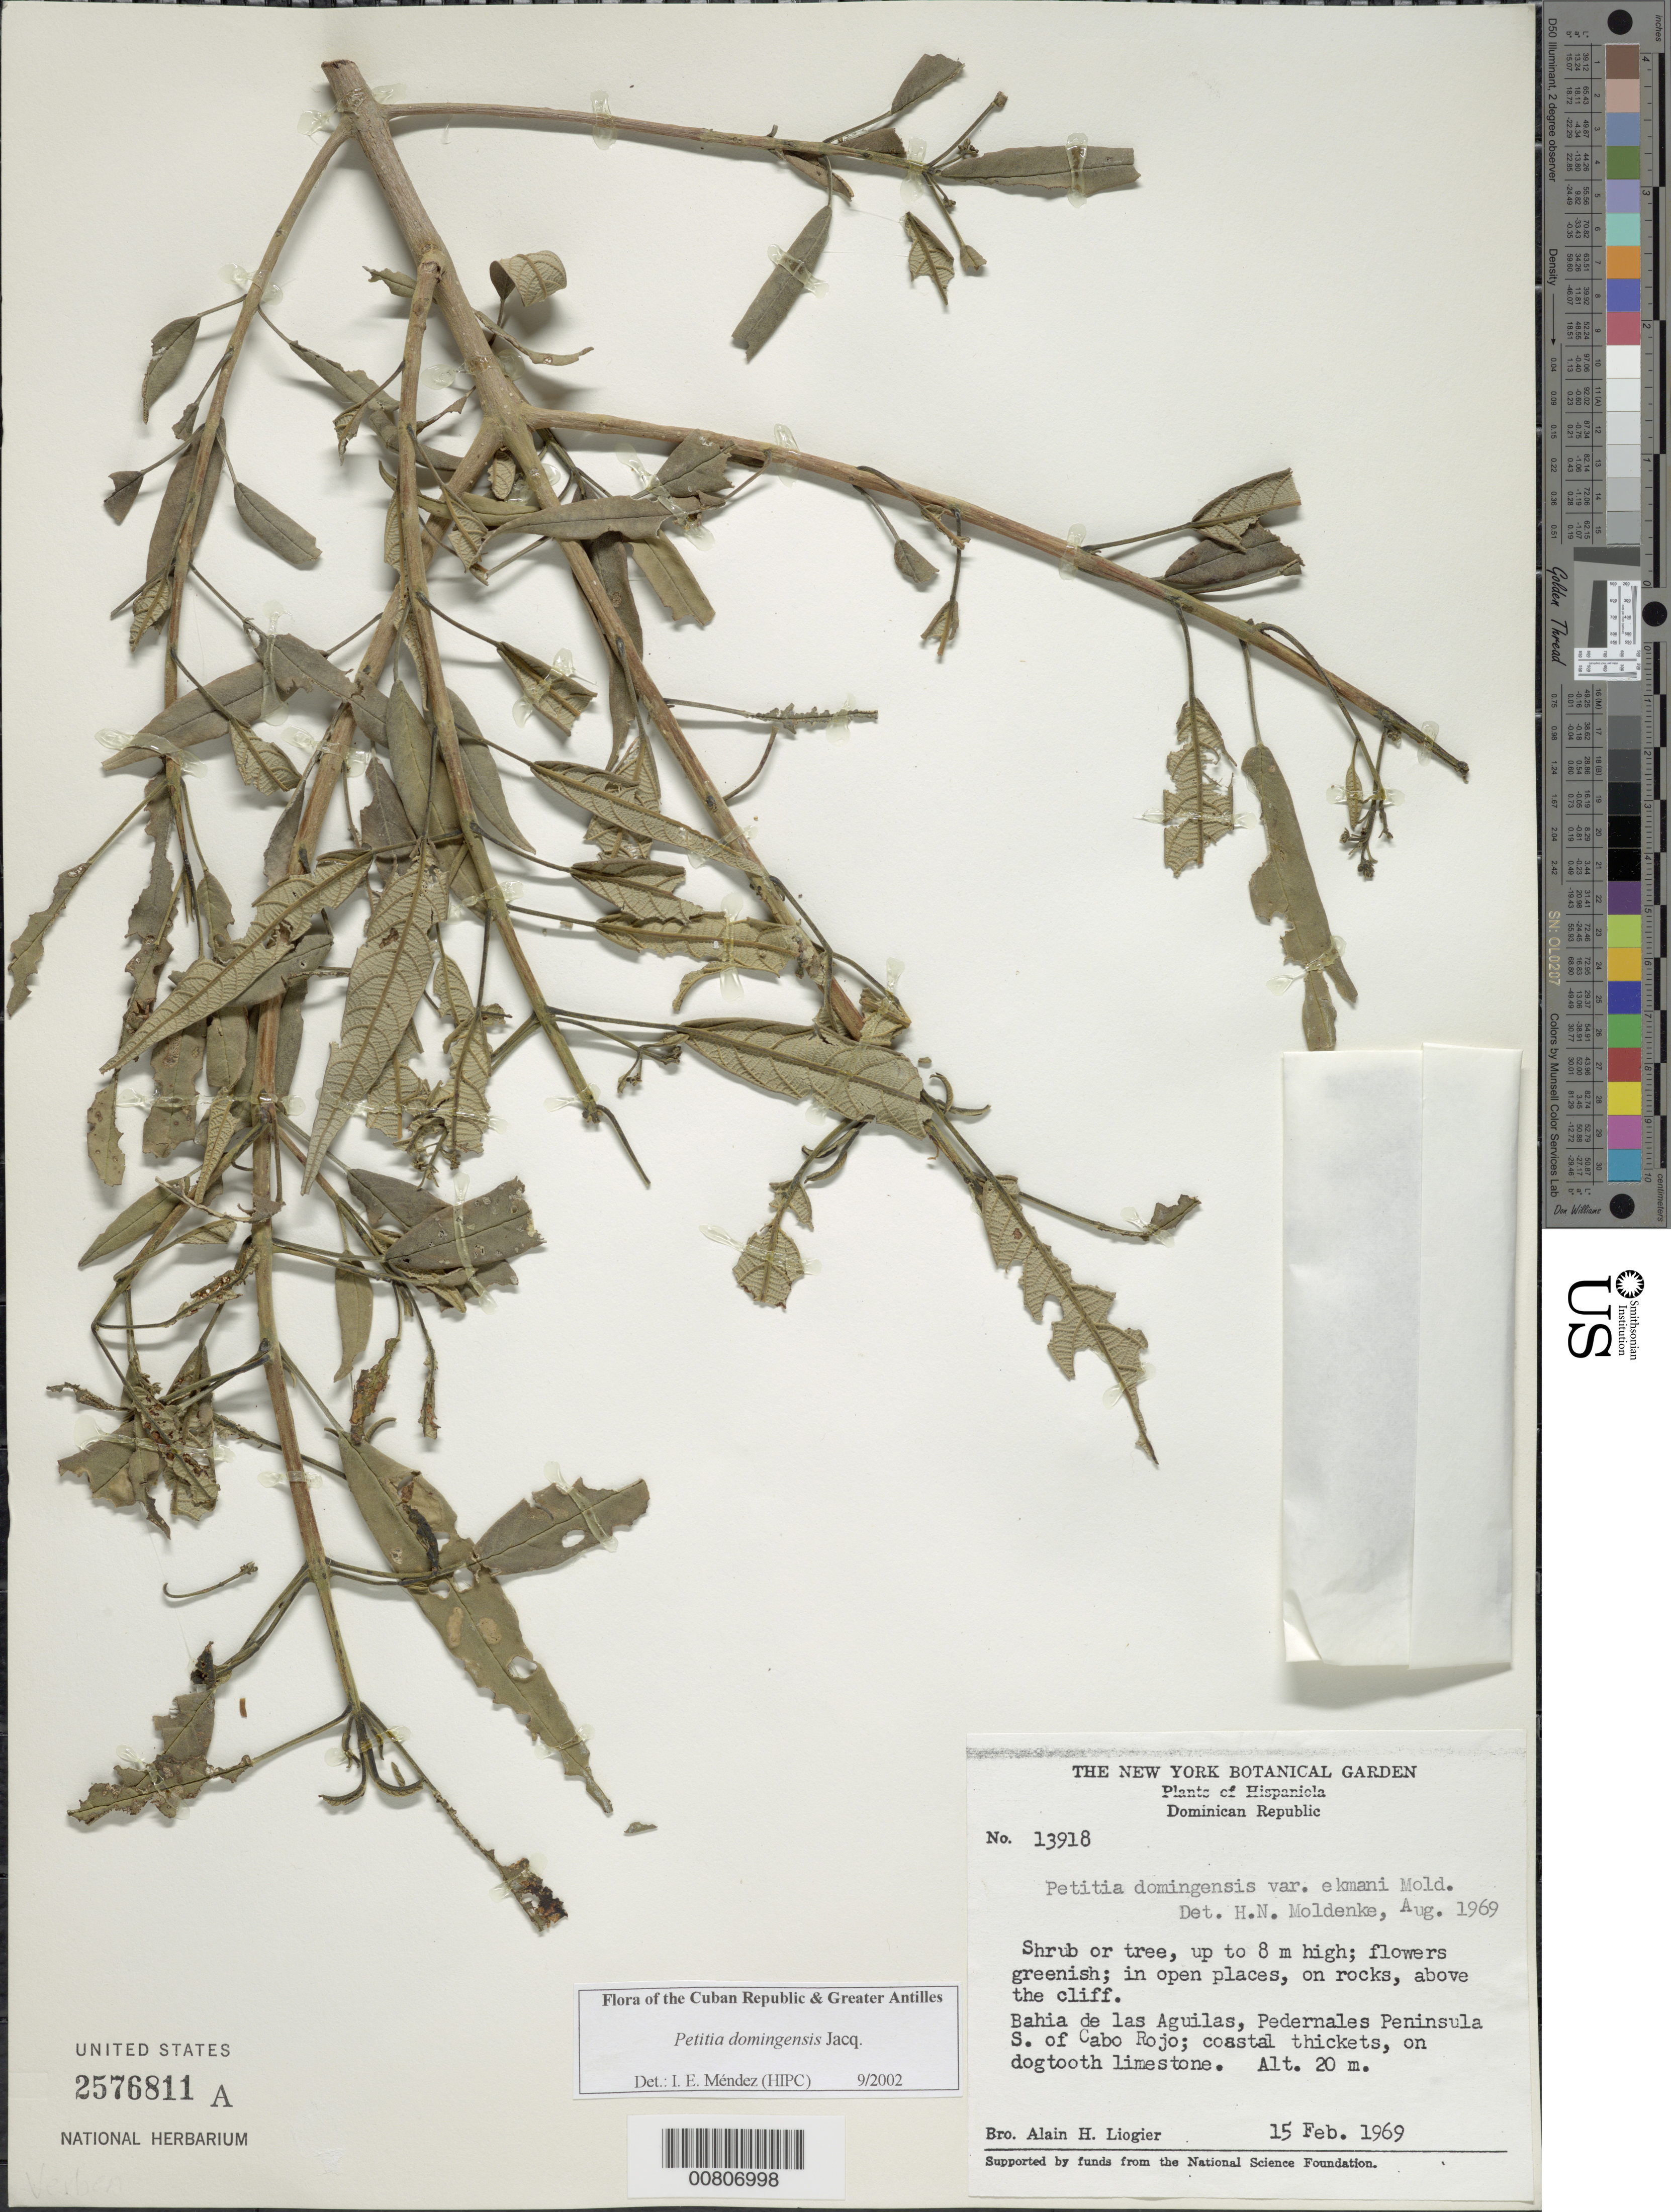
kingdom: Plantae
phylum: Tracheophyta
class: Magnoliopsida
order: Lamiales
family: Lamiaceae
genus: Petitia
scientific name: Petitia domingensis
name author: Jacq.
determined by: Méndez, Isidro E., (HIPC)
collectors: A. H. Liogier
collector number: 13918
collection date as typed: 15 Feb 1969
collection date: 1969-02-15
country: Dominican Republic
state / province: Pedernales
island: Hispaniola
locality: Bahia de las Aguilas, Pedernales Peninsula, S of Cabo Rojo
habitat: Coastal thickets on dogtooth limestone; in open places, on rocks above cliffs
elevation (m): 20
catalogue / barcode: US 2576811